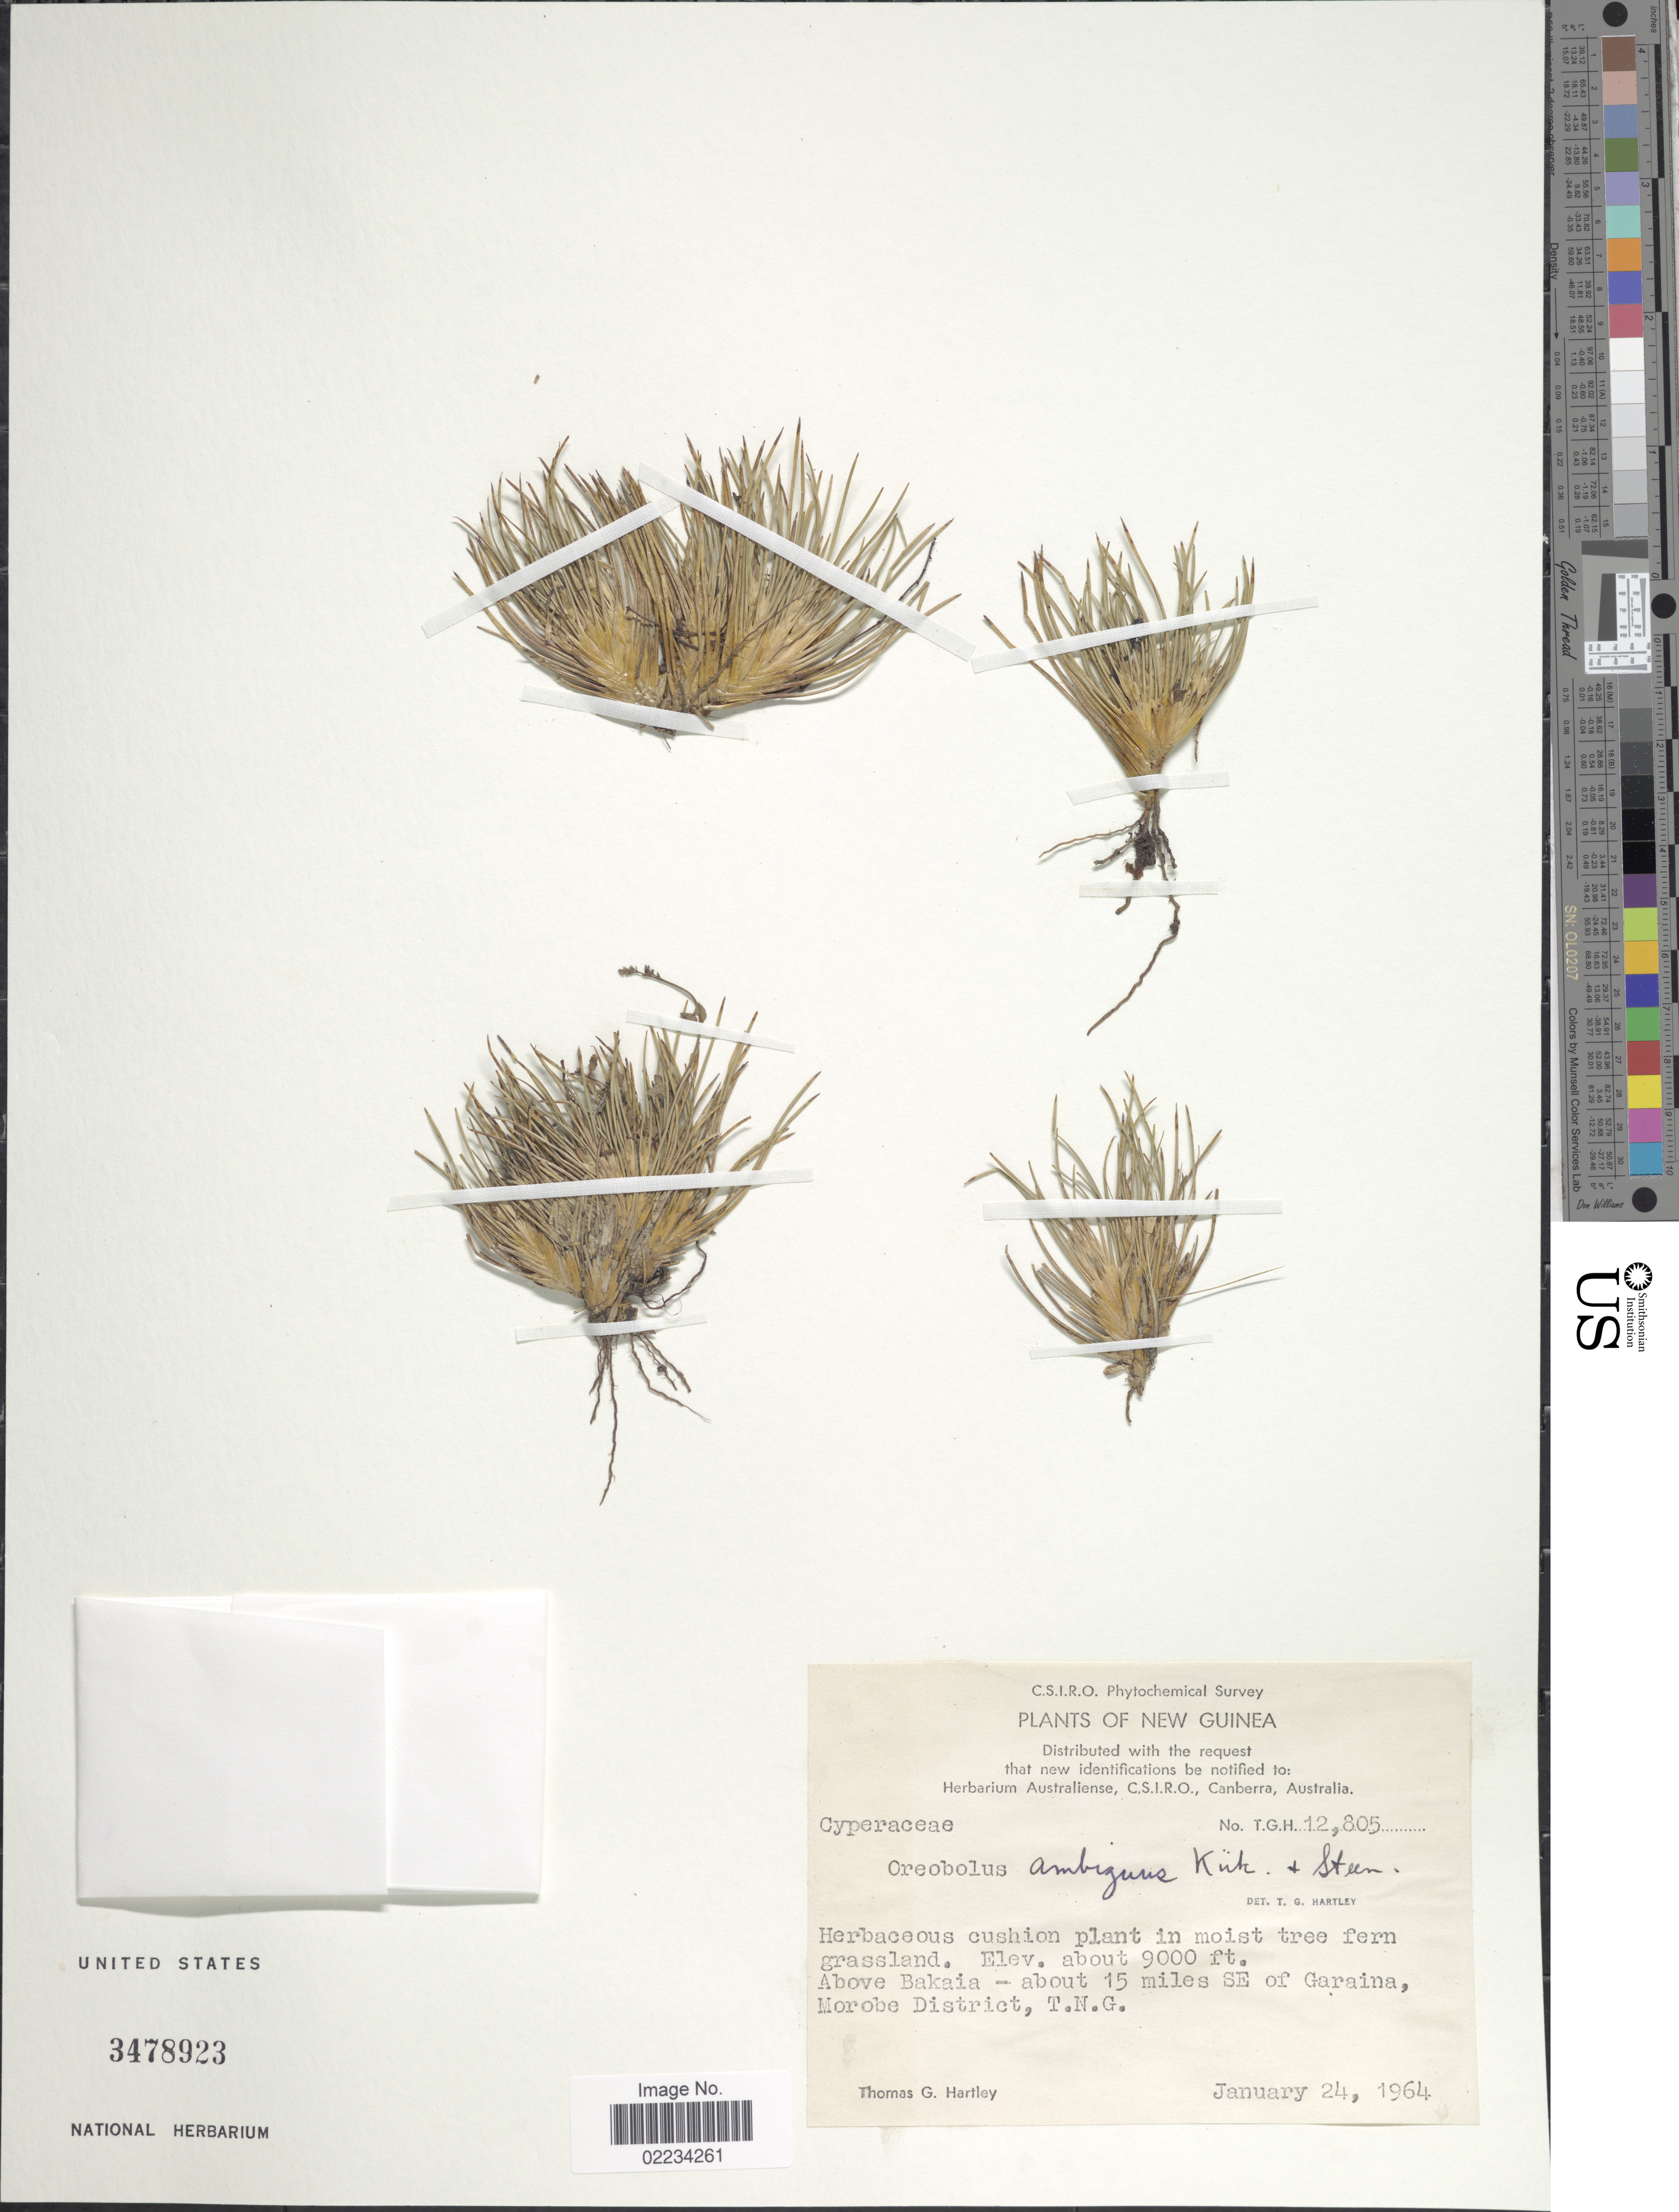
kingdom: Plantae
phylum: Tracheophyta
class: Liliopsida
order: Poales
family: Cyperaceae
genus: Oreobolus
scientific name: Oreobolus ambiguus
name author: Kük. & Steenis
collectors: T. G. Hartley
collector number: T.G.H. 12805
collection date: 1964-01-24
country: Papua New Guinea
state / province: Morobe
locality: New Guinea, Above Bakaia - about 15 miles SE of garaina, Morobe District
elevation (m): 2743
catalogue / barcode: US 3478923